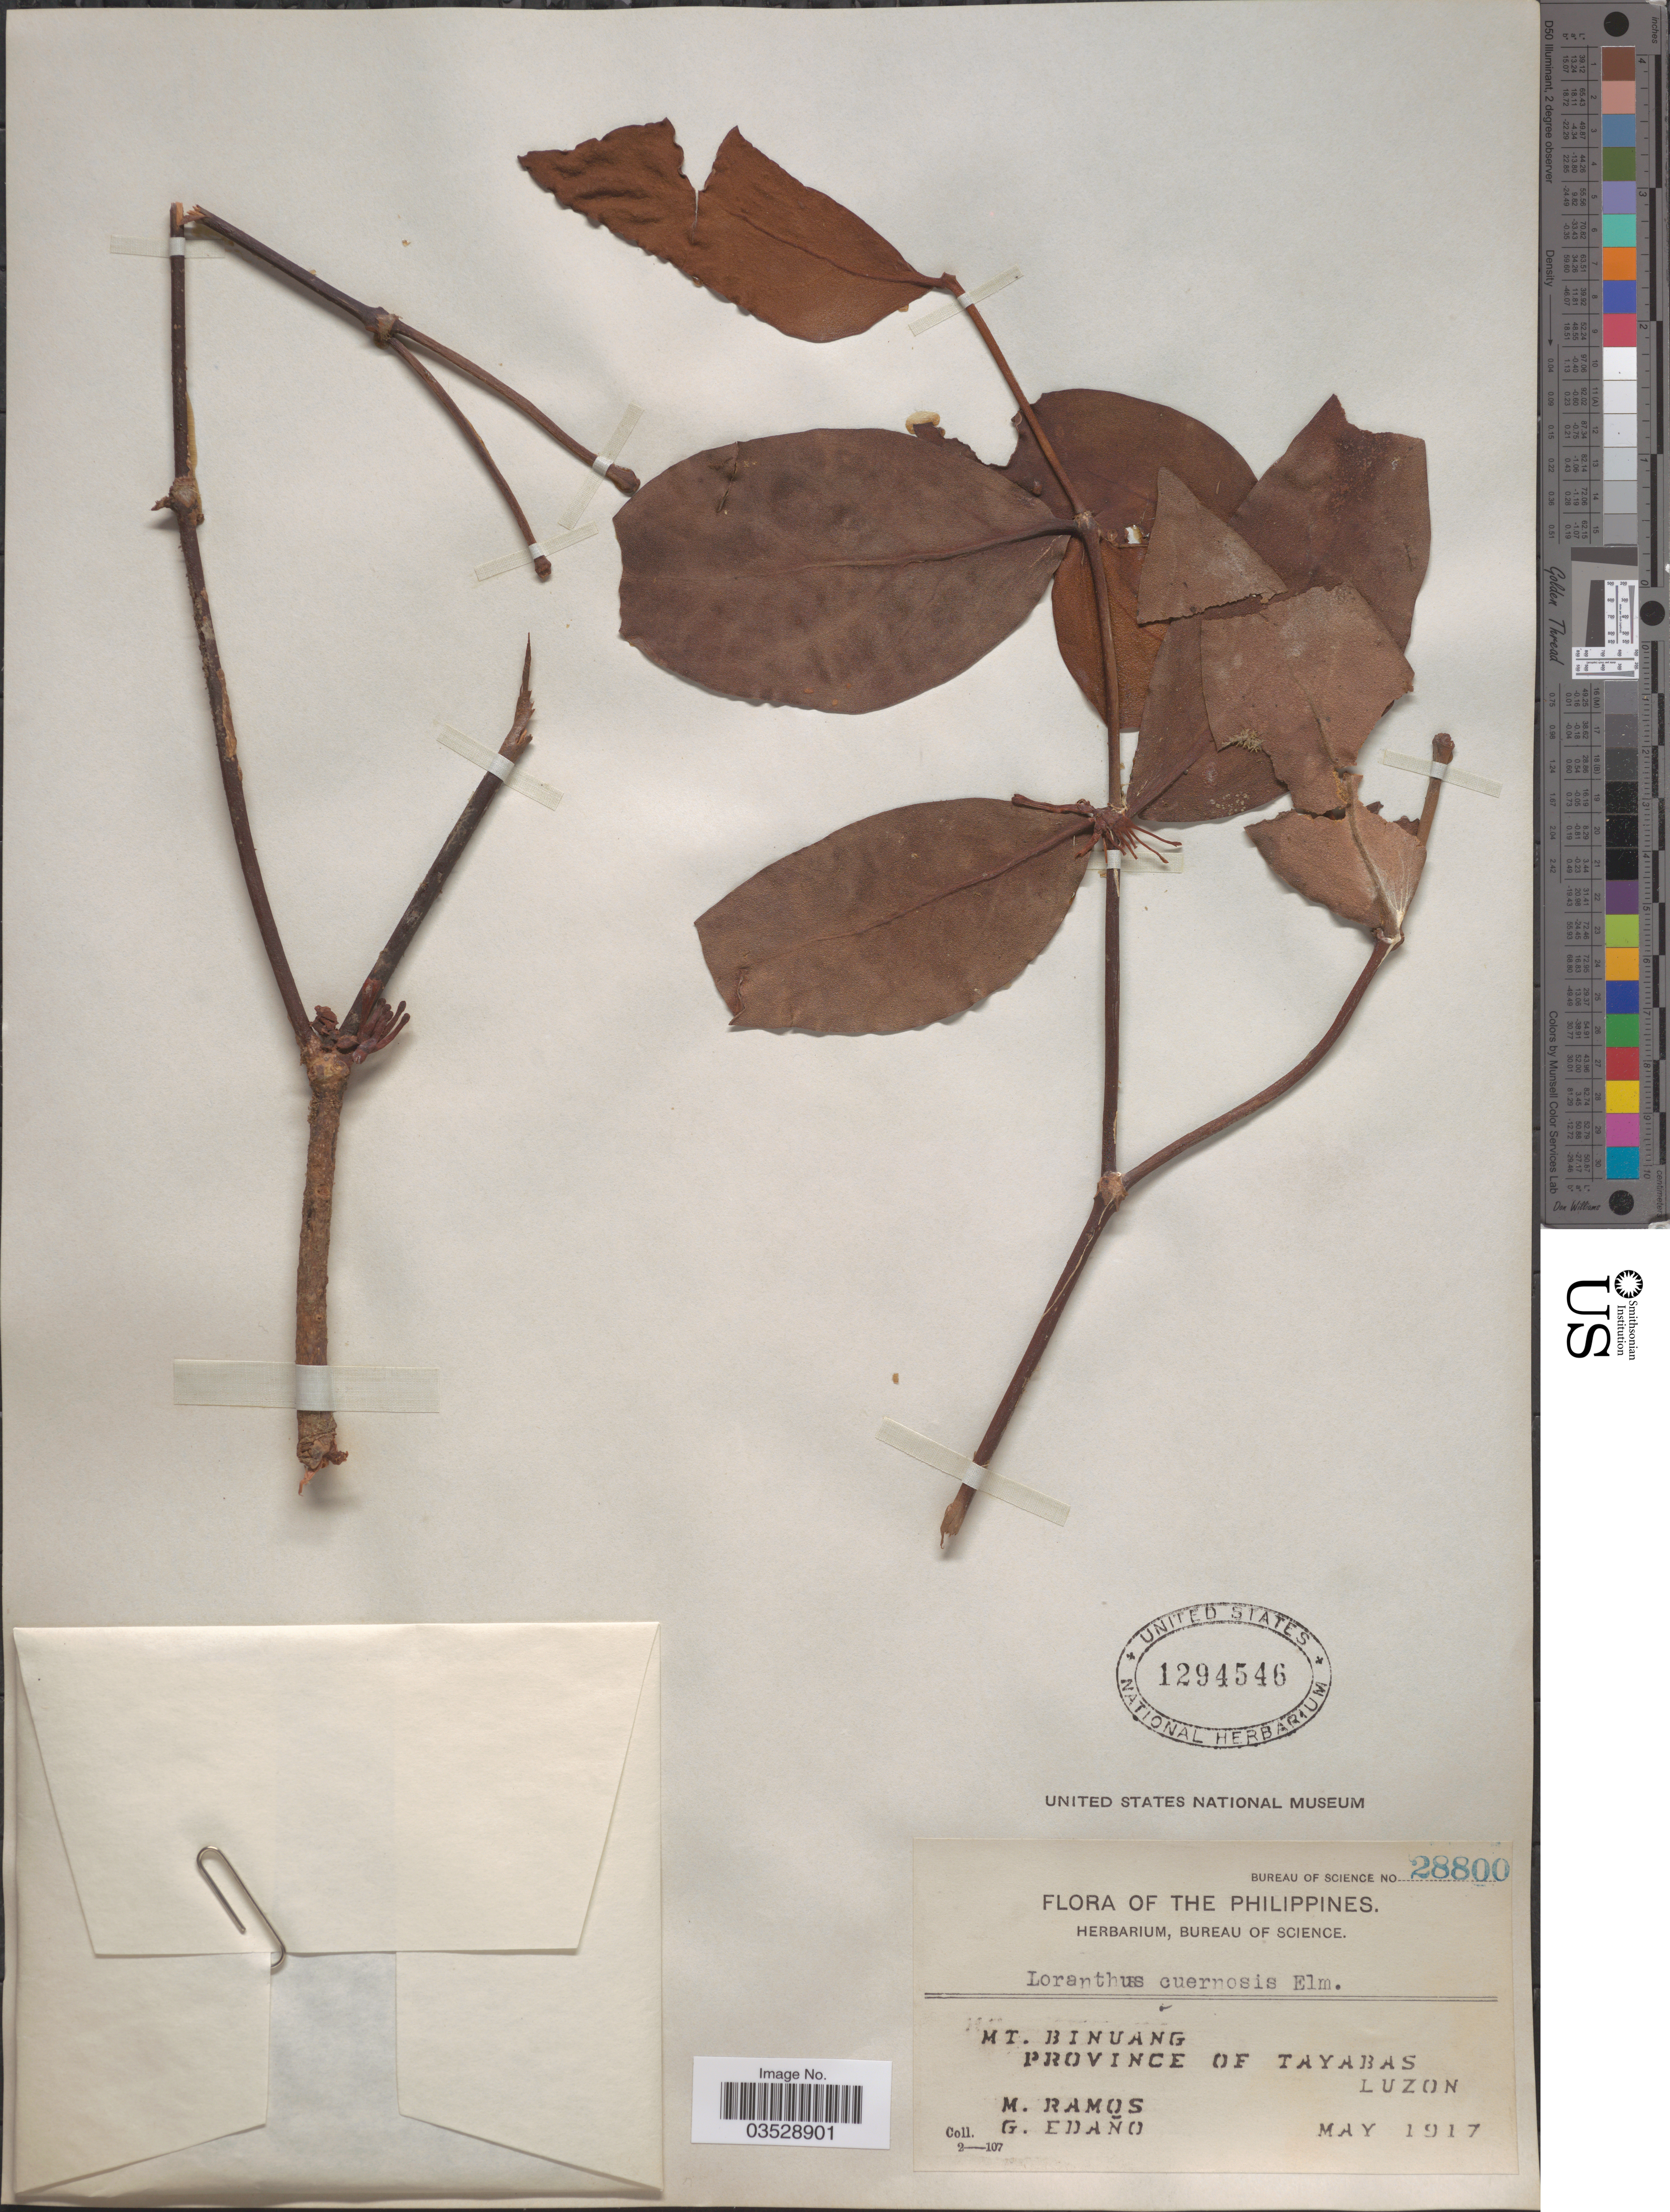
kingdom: Plantae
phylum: Tracheophyta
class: Magnoliopsida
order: Santalales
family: Loranthaceae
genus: Amyema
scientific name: Amyema cuernosensis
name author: (Elmer) Barlow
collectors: M. Ramos & G. Edaño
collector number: Bureau of Science 28800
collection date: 1917-05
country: Philippines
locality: Mt. Binuang, Province of Tayabas, Luzon.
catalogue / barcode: US 1294546